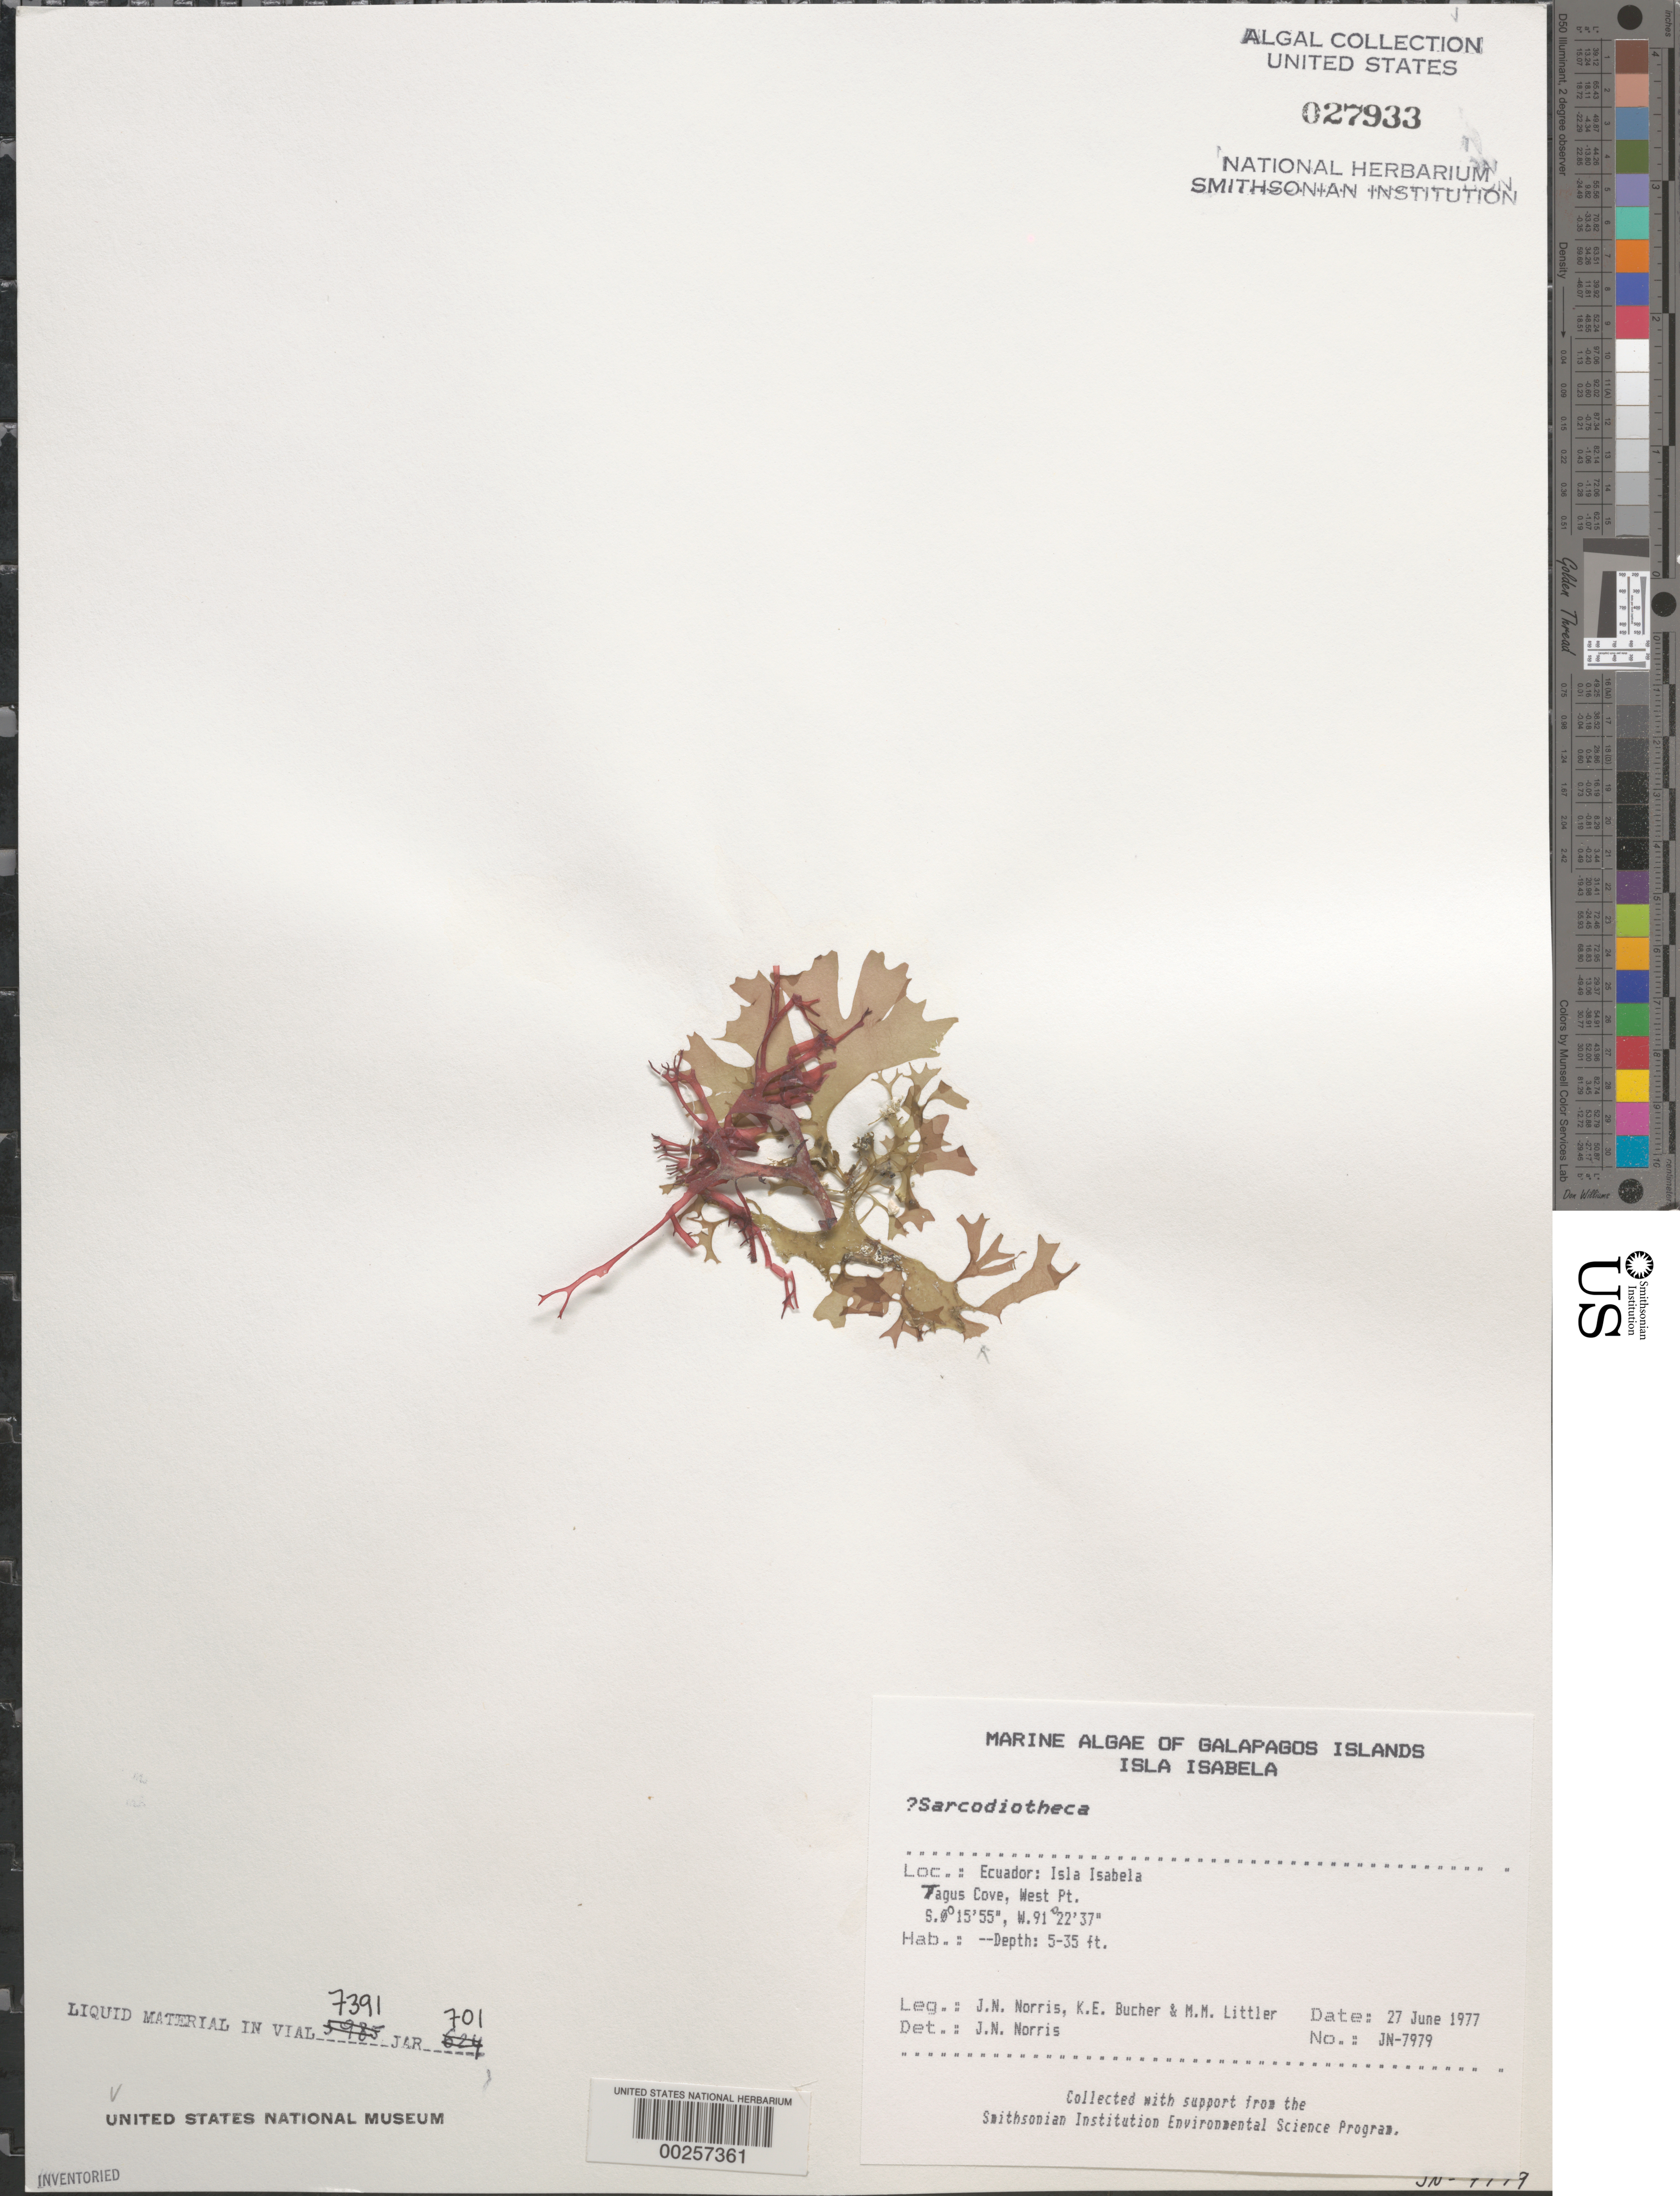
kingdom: Plantae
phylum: Rhodophyta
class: Florideophyceae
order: Gigartinales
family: Solieriaceae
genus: Sarcodiotheca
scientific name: Sarcodiotheca sp.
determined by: Norris, James N.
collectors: J. N. Norris, K. E. Bucher & M. M. Littler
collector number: JN-7979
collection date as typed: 27 Jun 1977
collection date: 1977-06-27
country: Ecuador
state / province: Colón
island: Isabela [Albemarle]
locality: Tagus Cove, West Point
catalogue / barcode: US 27933